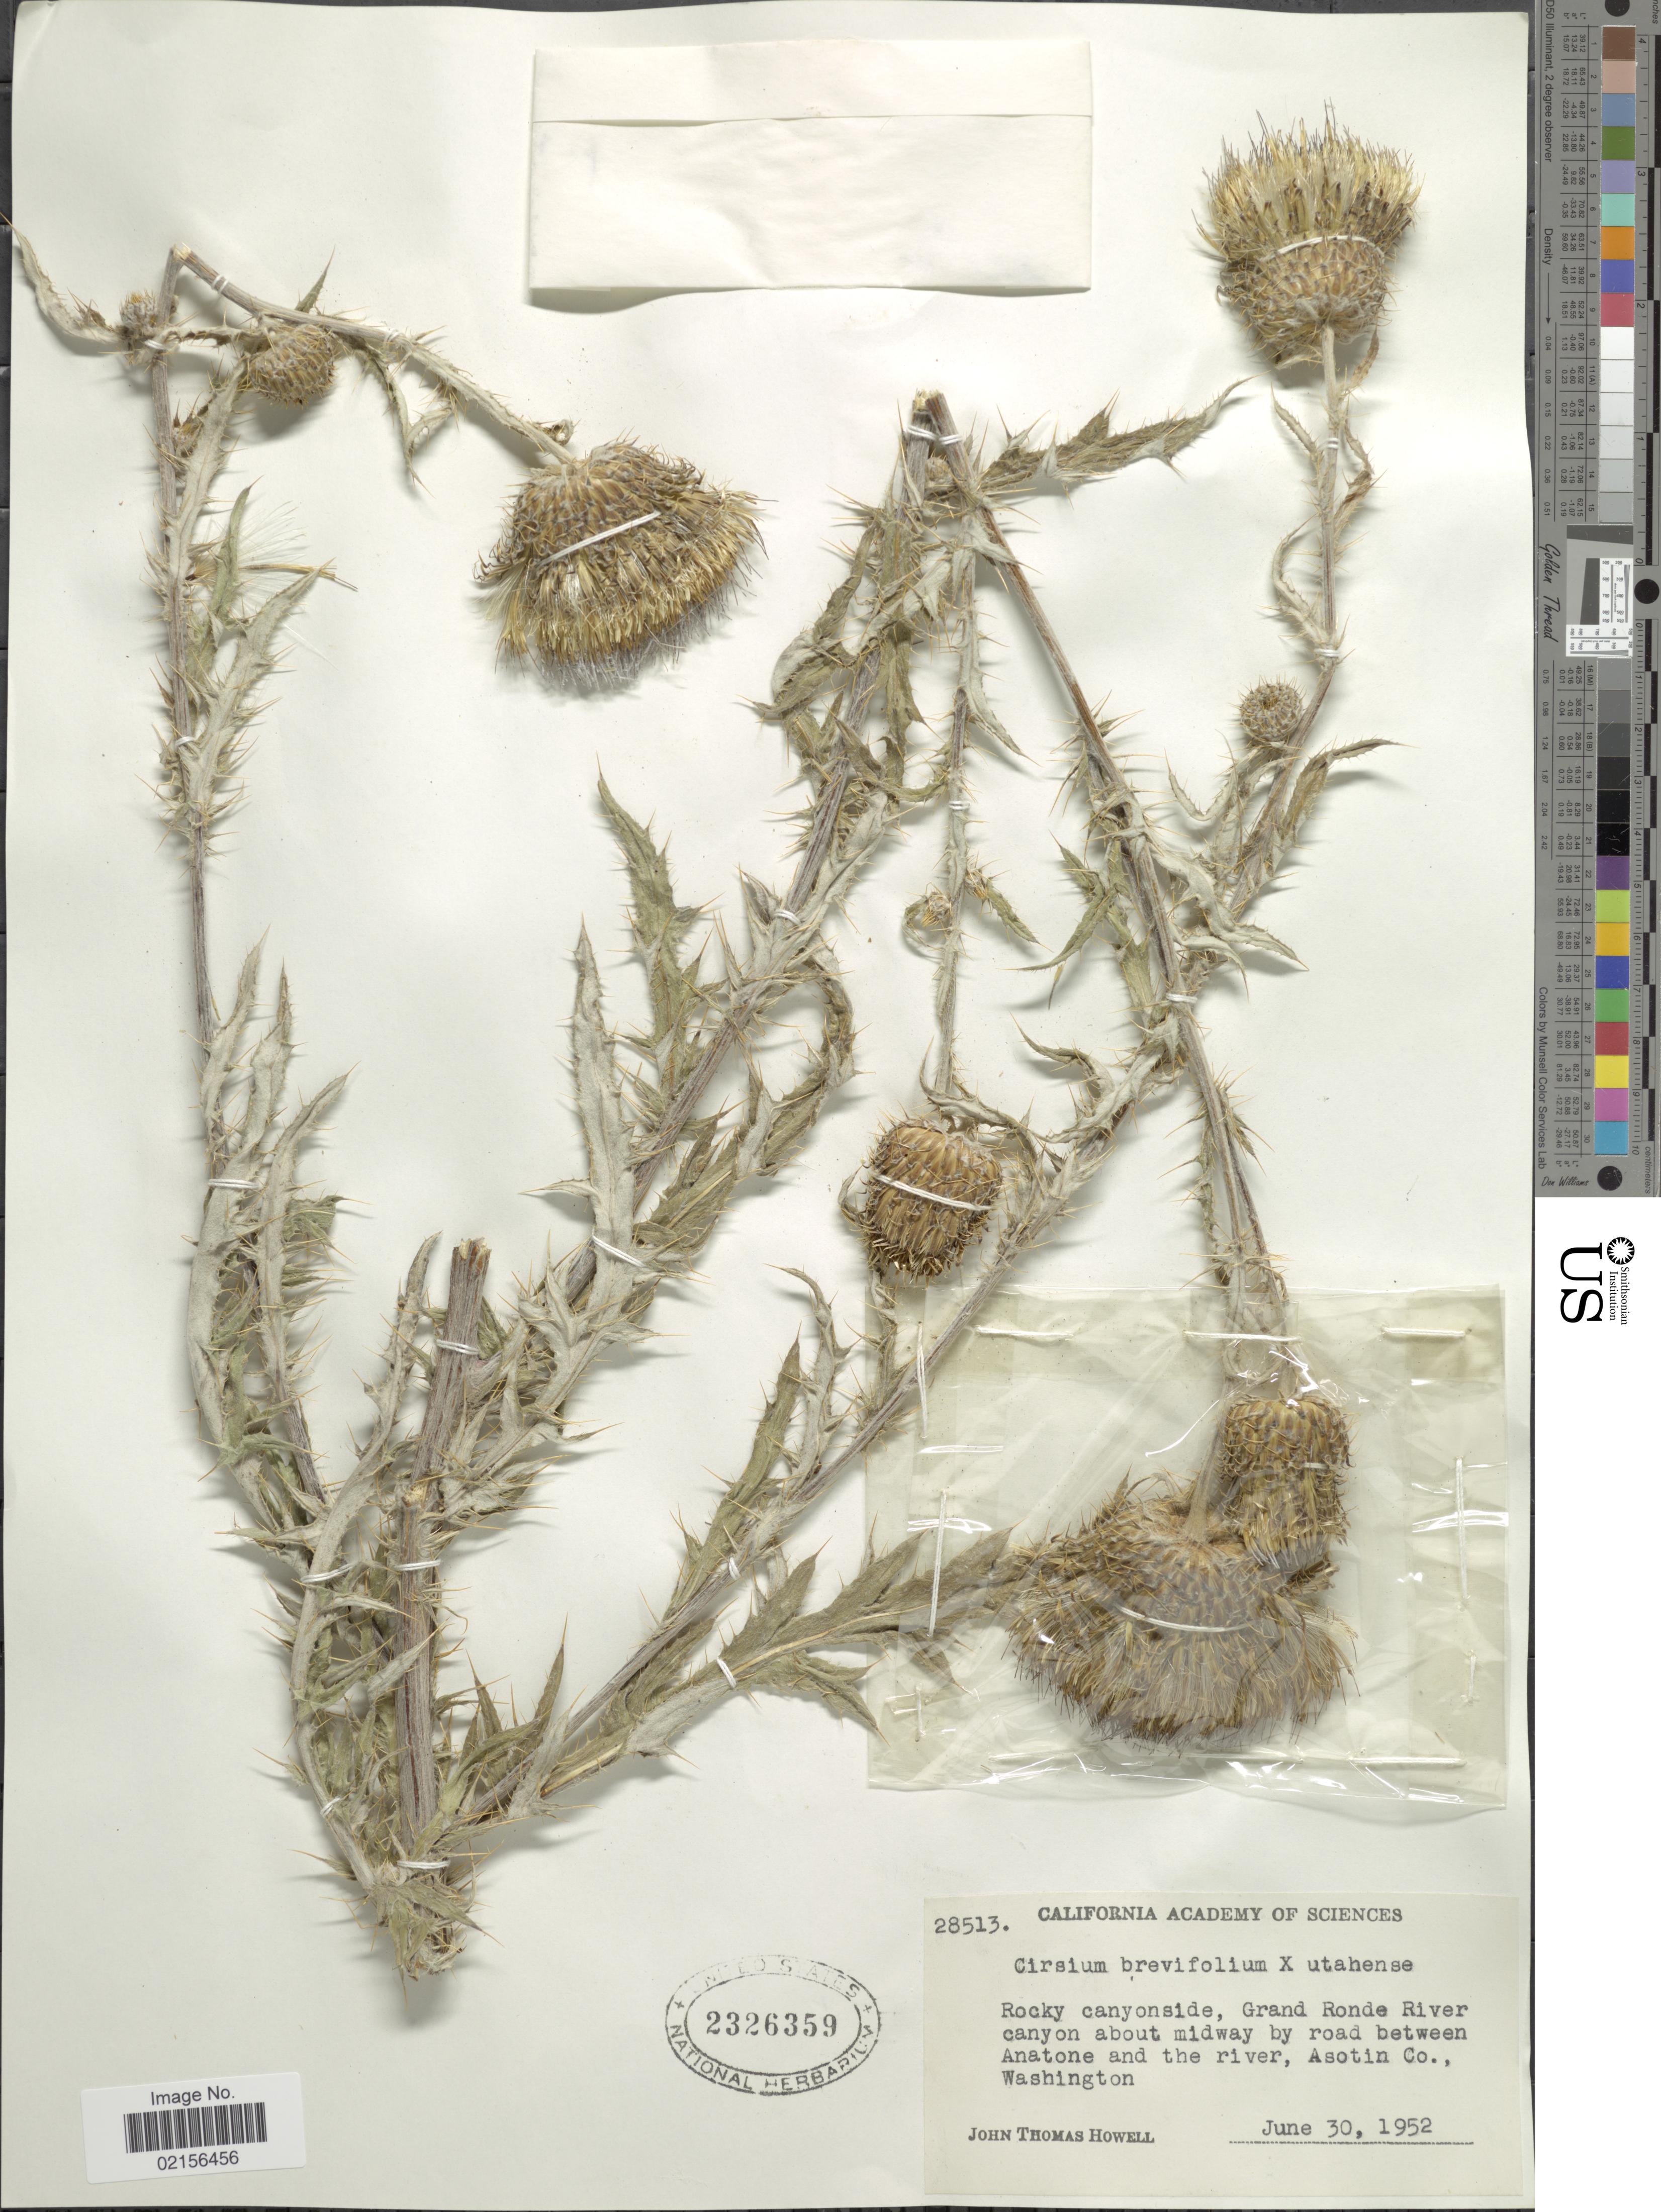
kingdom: Plantae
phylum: Tracheophyta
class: Magnoliopsida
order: Asterales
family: Asteraceae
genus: Cirsium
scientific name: Cirsium brevifolium x C. utahense Petr.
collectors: J. T. Howell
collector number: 28513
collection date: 1952-06-30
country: United States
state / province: Washington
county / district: Asotin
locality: Rocky canyonside, Grand Ronde River canyon about midway by road between Anatone and the river, Asotin Co.,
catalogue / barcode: US 2326359